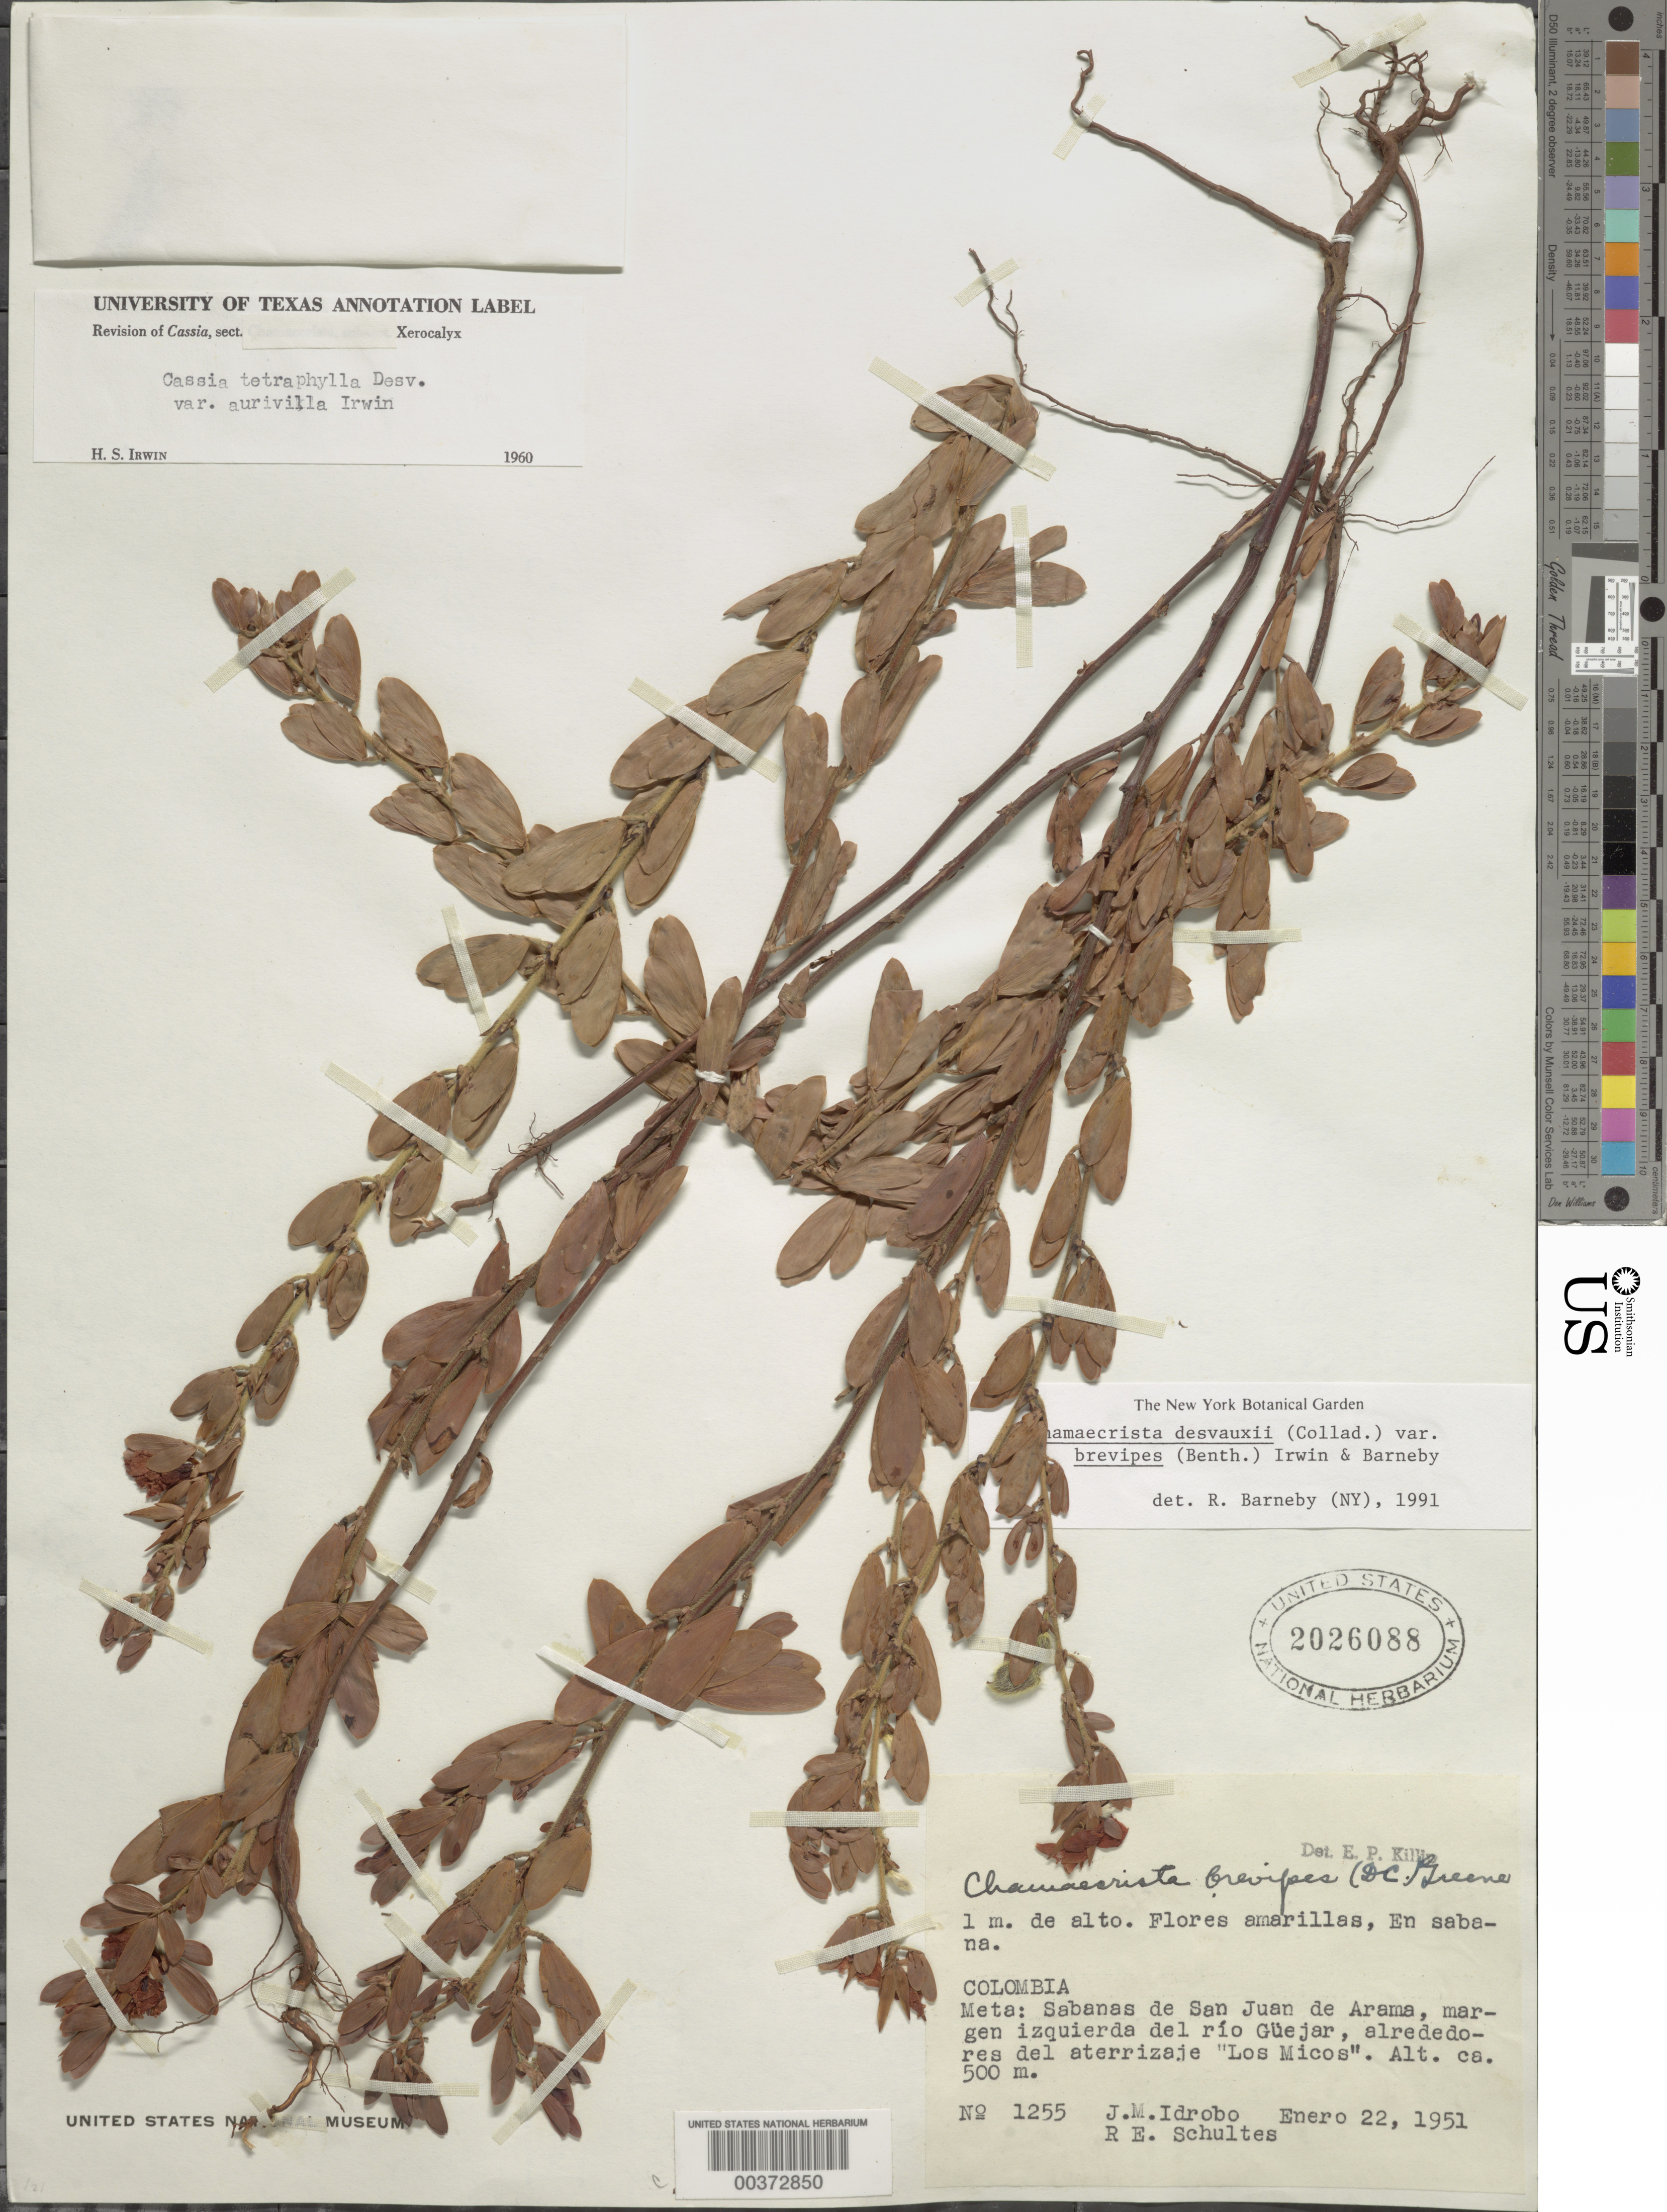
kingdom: Plantae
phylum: Tracheophyta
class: Magnoliopsida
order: Fabales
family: Fabaceae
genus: Chamaecrista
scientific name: Chamaecrista desvauxii var. brevipes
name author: (Benth.) H.S. Irwin & Barneby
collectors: J. M. Idrobo & R. E. Schultes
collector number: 1255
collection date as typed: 22 Jan 1951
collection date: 1951-01-22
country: Colombia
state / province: Meta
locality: Sabanas de San Juan de Arama, margin Izquierda del Rio Guejar, Alrededores del Aterrizaje "los Micos"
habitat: En sabana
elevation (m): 500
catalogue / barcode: US 2026088